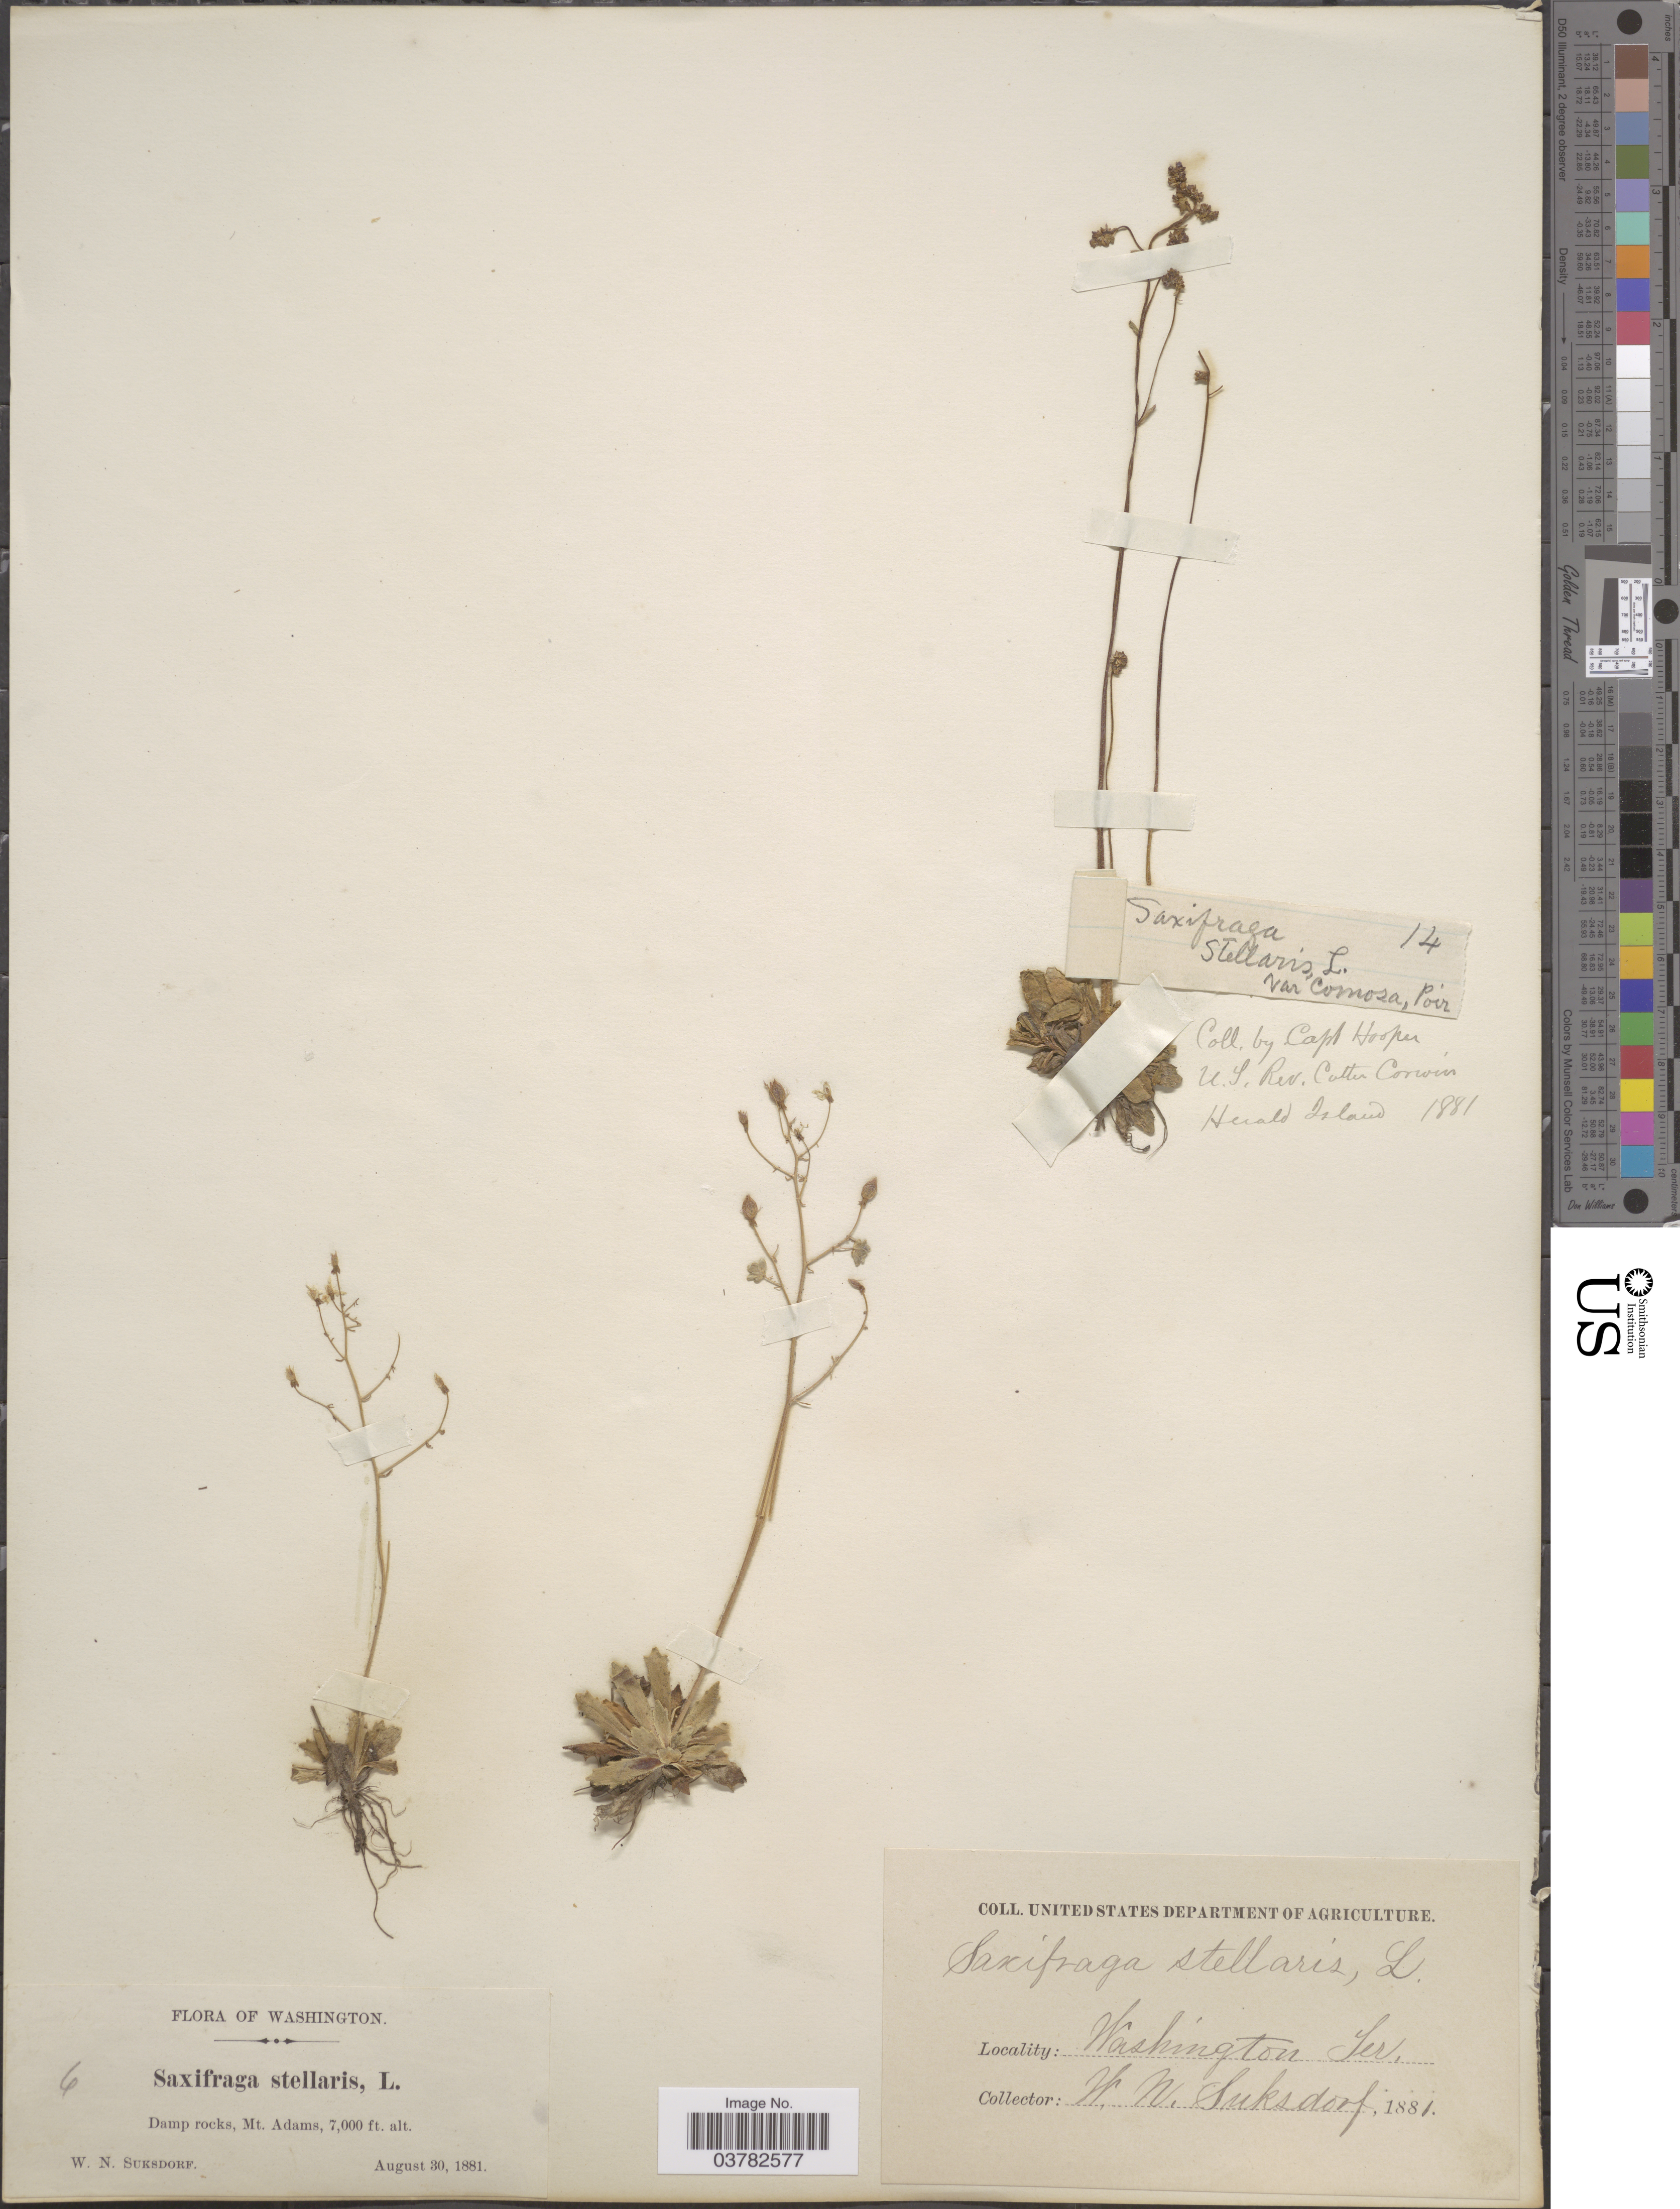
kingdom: Plantae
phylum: Tracheophyta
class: Magnoliopsida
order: Saxifragales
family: Saxifragaceae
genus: Micranthes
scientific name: Micranthes stellaris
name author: (L.) Galasso et al.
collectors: Capt. Hooper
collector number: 14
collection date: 1881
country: Russian Federation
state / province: Chukotka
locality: U.S. Rev. Cutter Corwin. Herald Island.